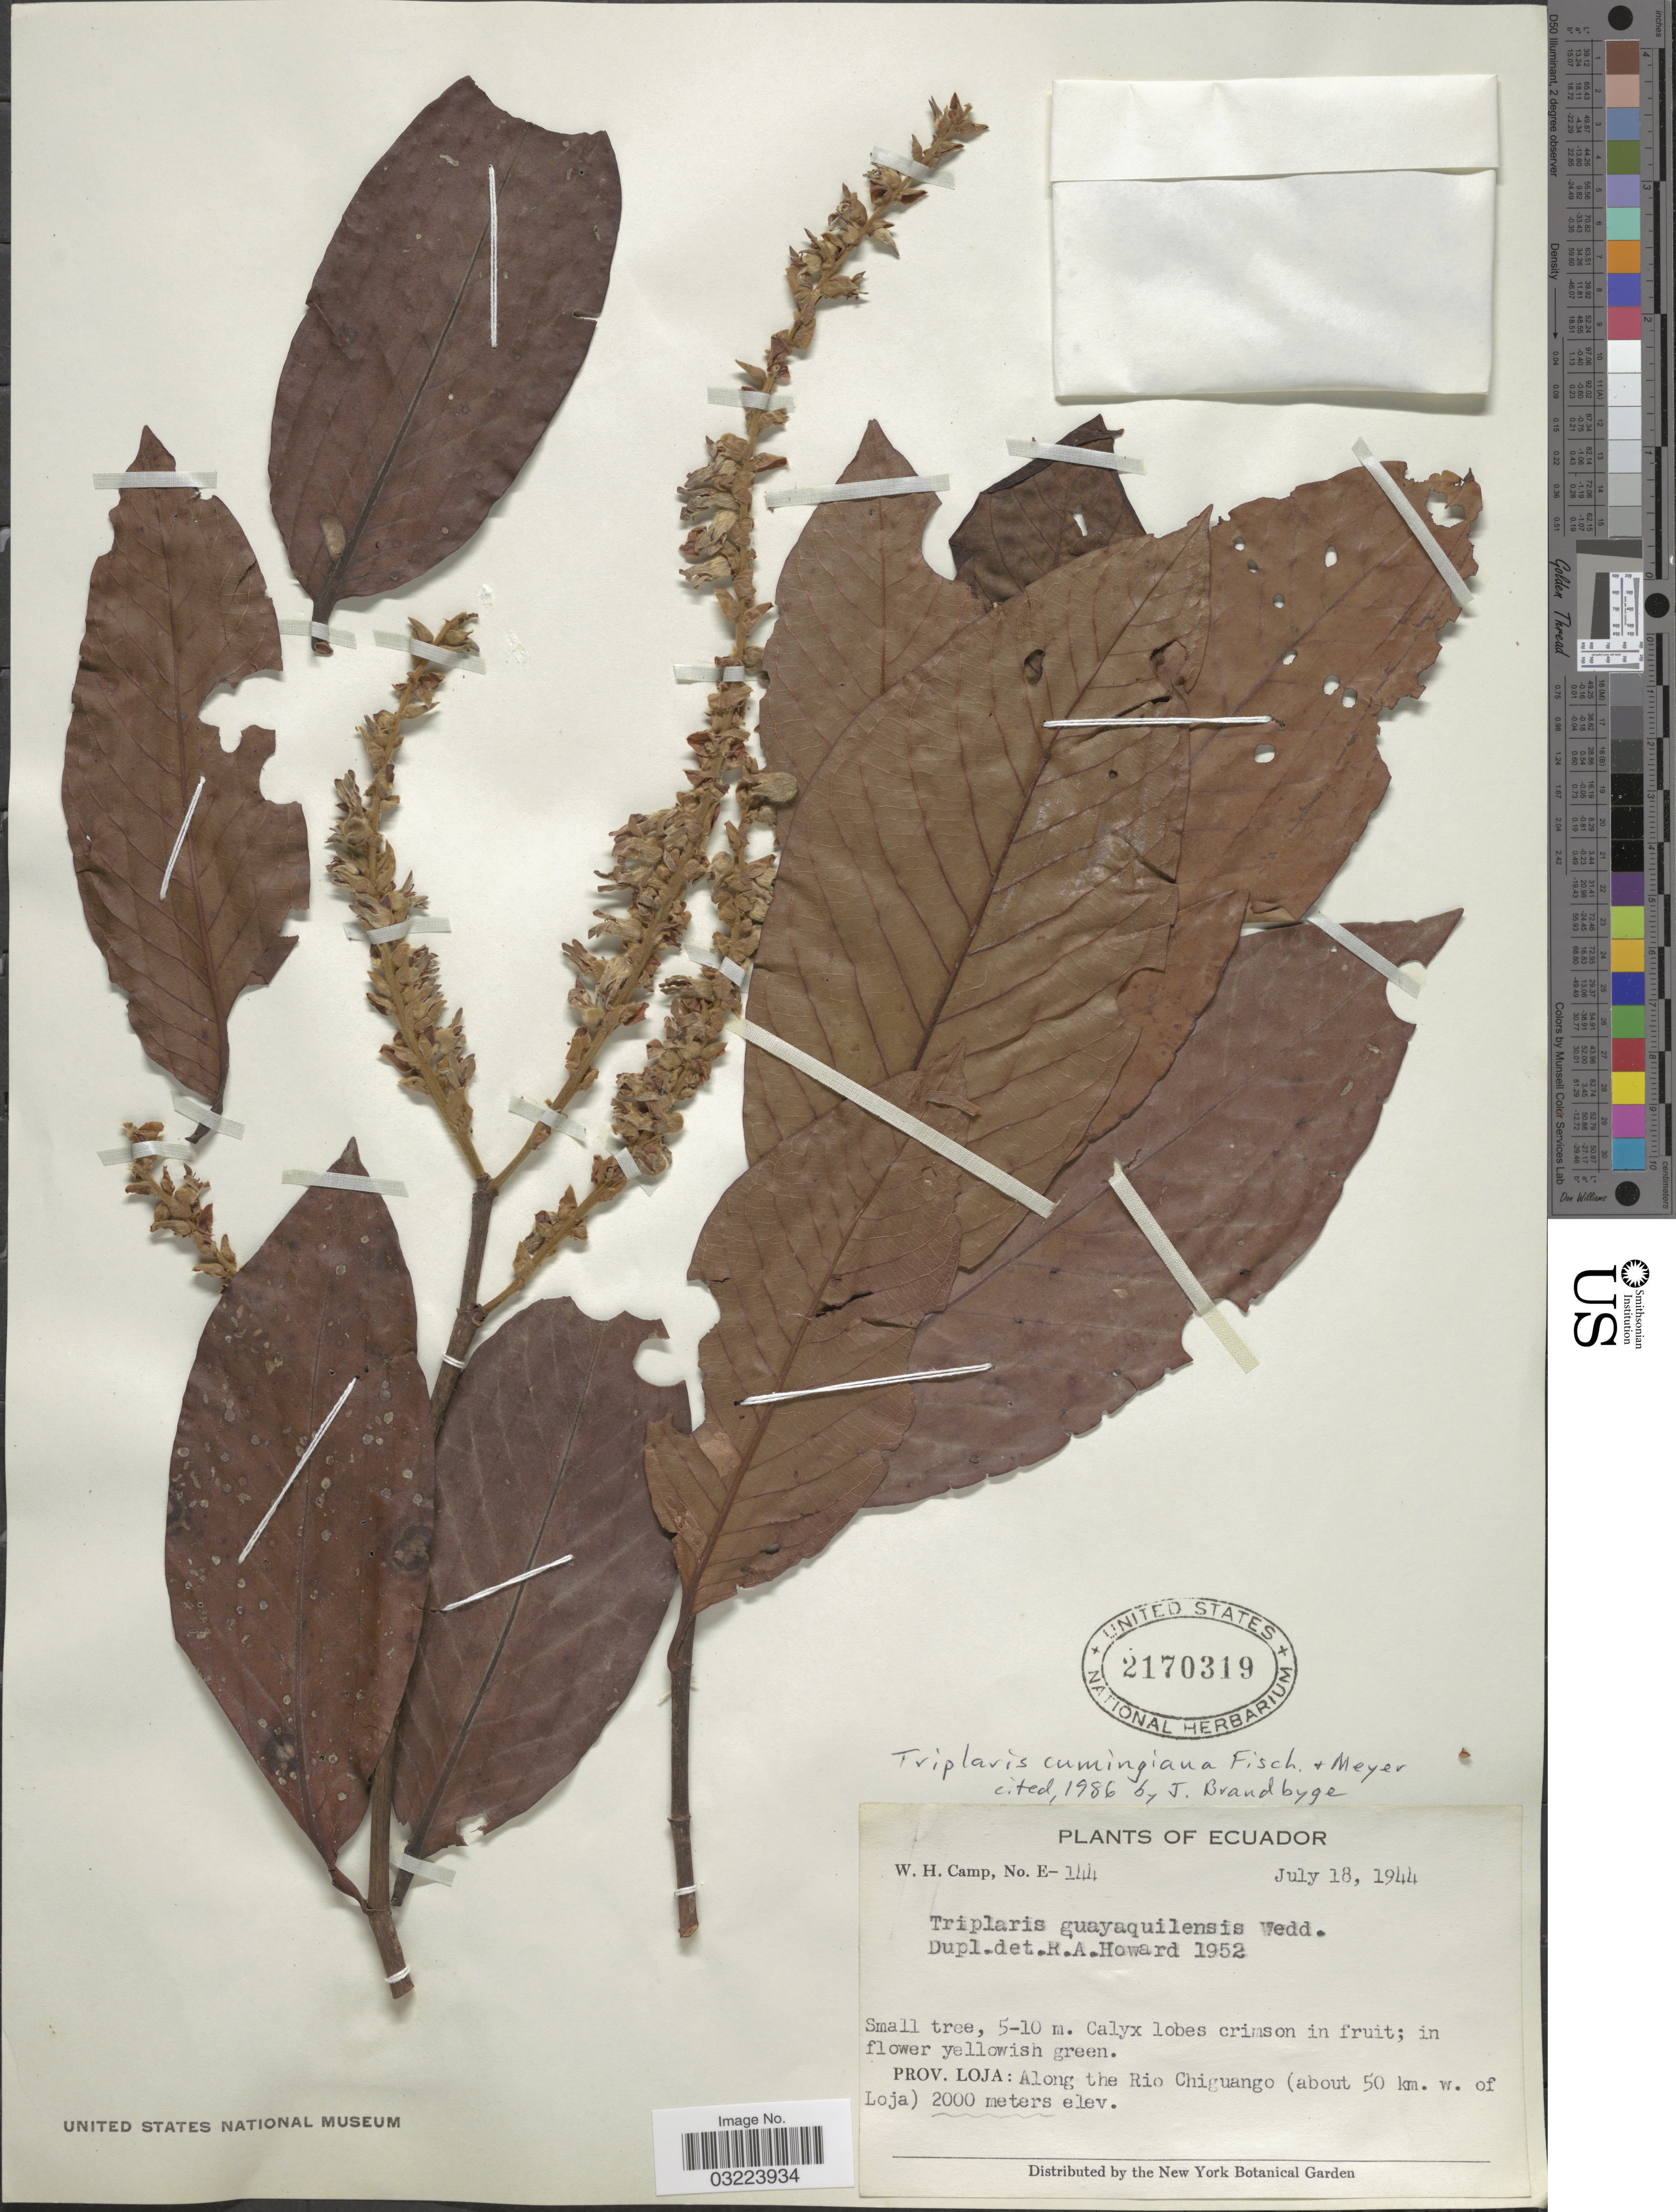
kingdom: Plantae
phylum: Tracheophyta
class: Magnoliopsida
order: Caryophyllales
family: Polygonaceae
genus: Triplaris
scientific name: Triplaris cumingiana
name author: Fisch. & C.A. Mey. ex C.A. Mey.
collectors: W. H. Camp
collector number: E-144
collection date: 1944-07-18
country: Ecuador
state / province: Loja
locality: Along the Rio Chiguango (about 50 km. w. of Loja).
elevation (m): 2000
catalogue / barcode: US 2170319